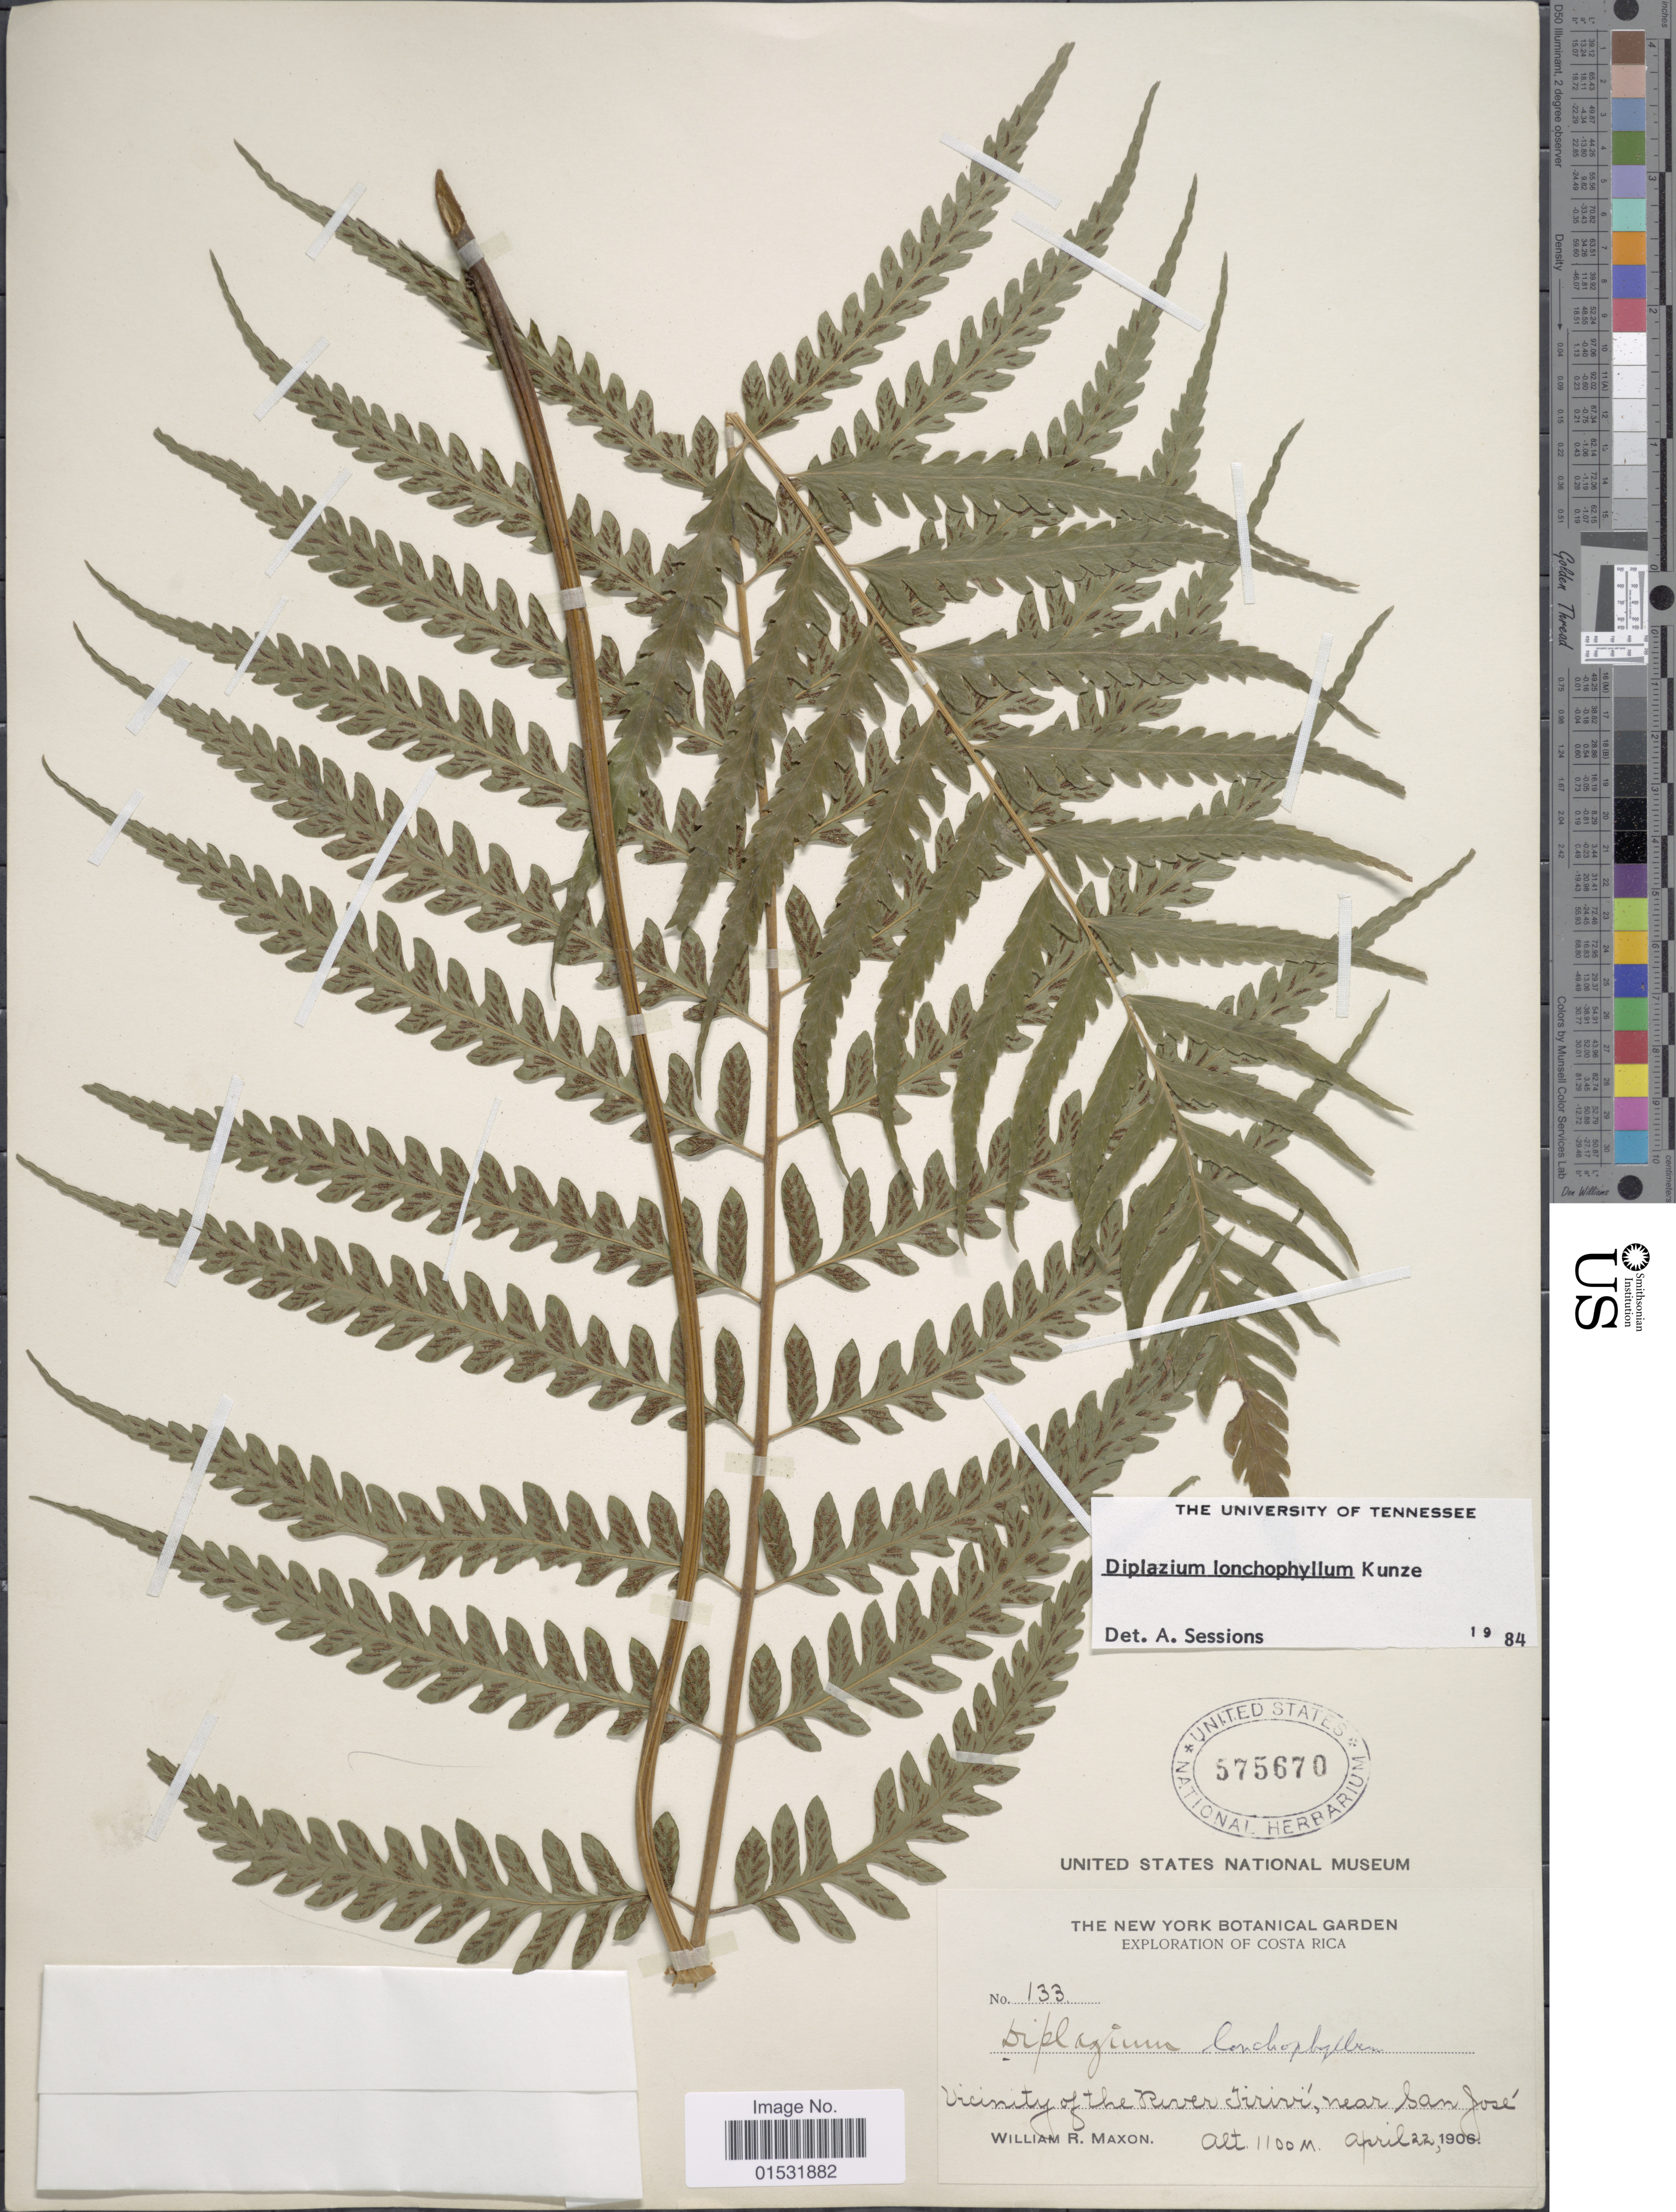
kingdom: Plantae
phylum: Tracheophyta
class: Polypodiopsida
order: Polypodiales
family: Athyriaceae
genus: Diplazium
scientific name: Diplazium lonchophyllum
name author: Kunze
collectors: W. R. Maxon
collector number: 133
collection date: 1906-04-22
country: Costa Rica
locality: Vicinity of River Tiriví, near San José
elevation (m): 1100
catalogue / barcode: US 575670